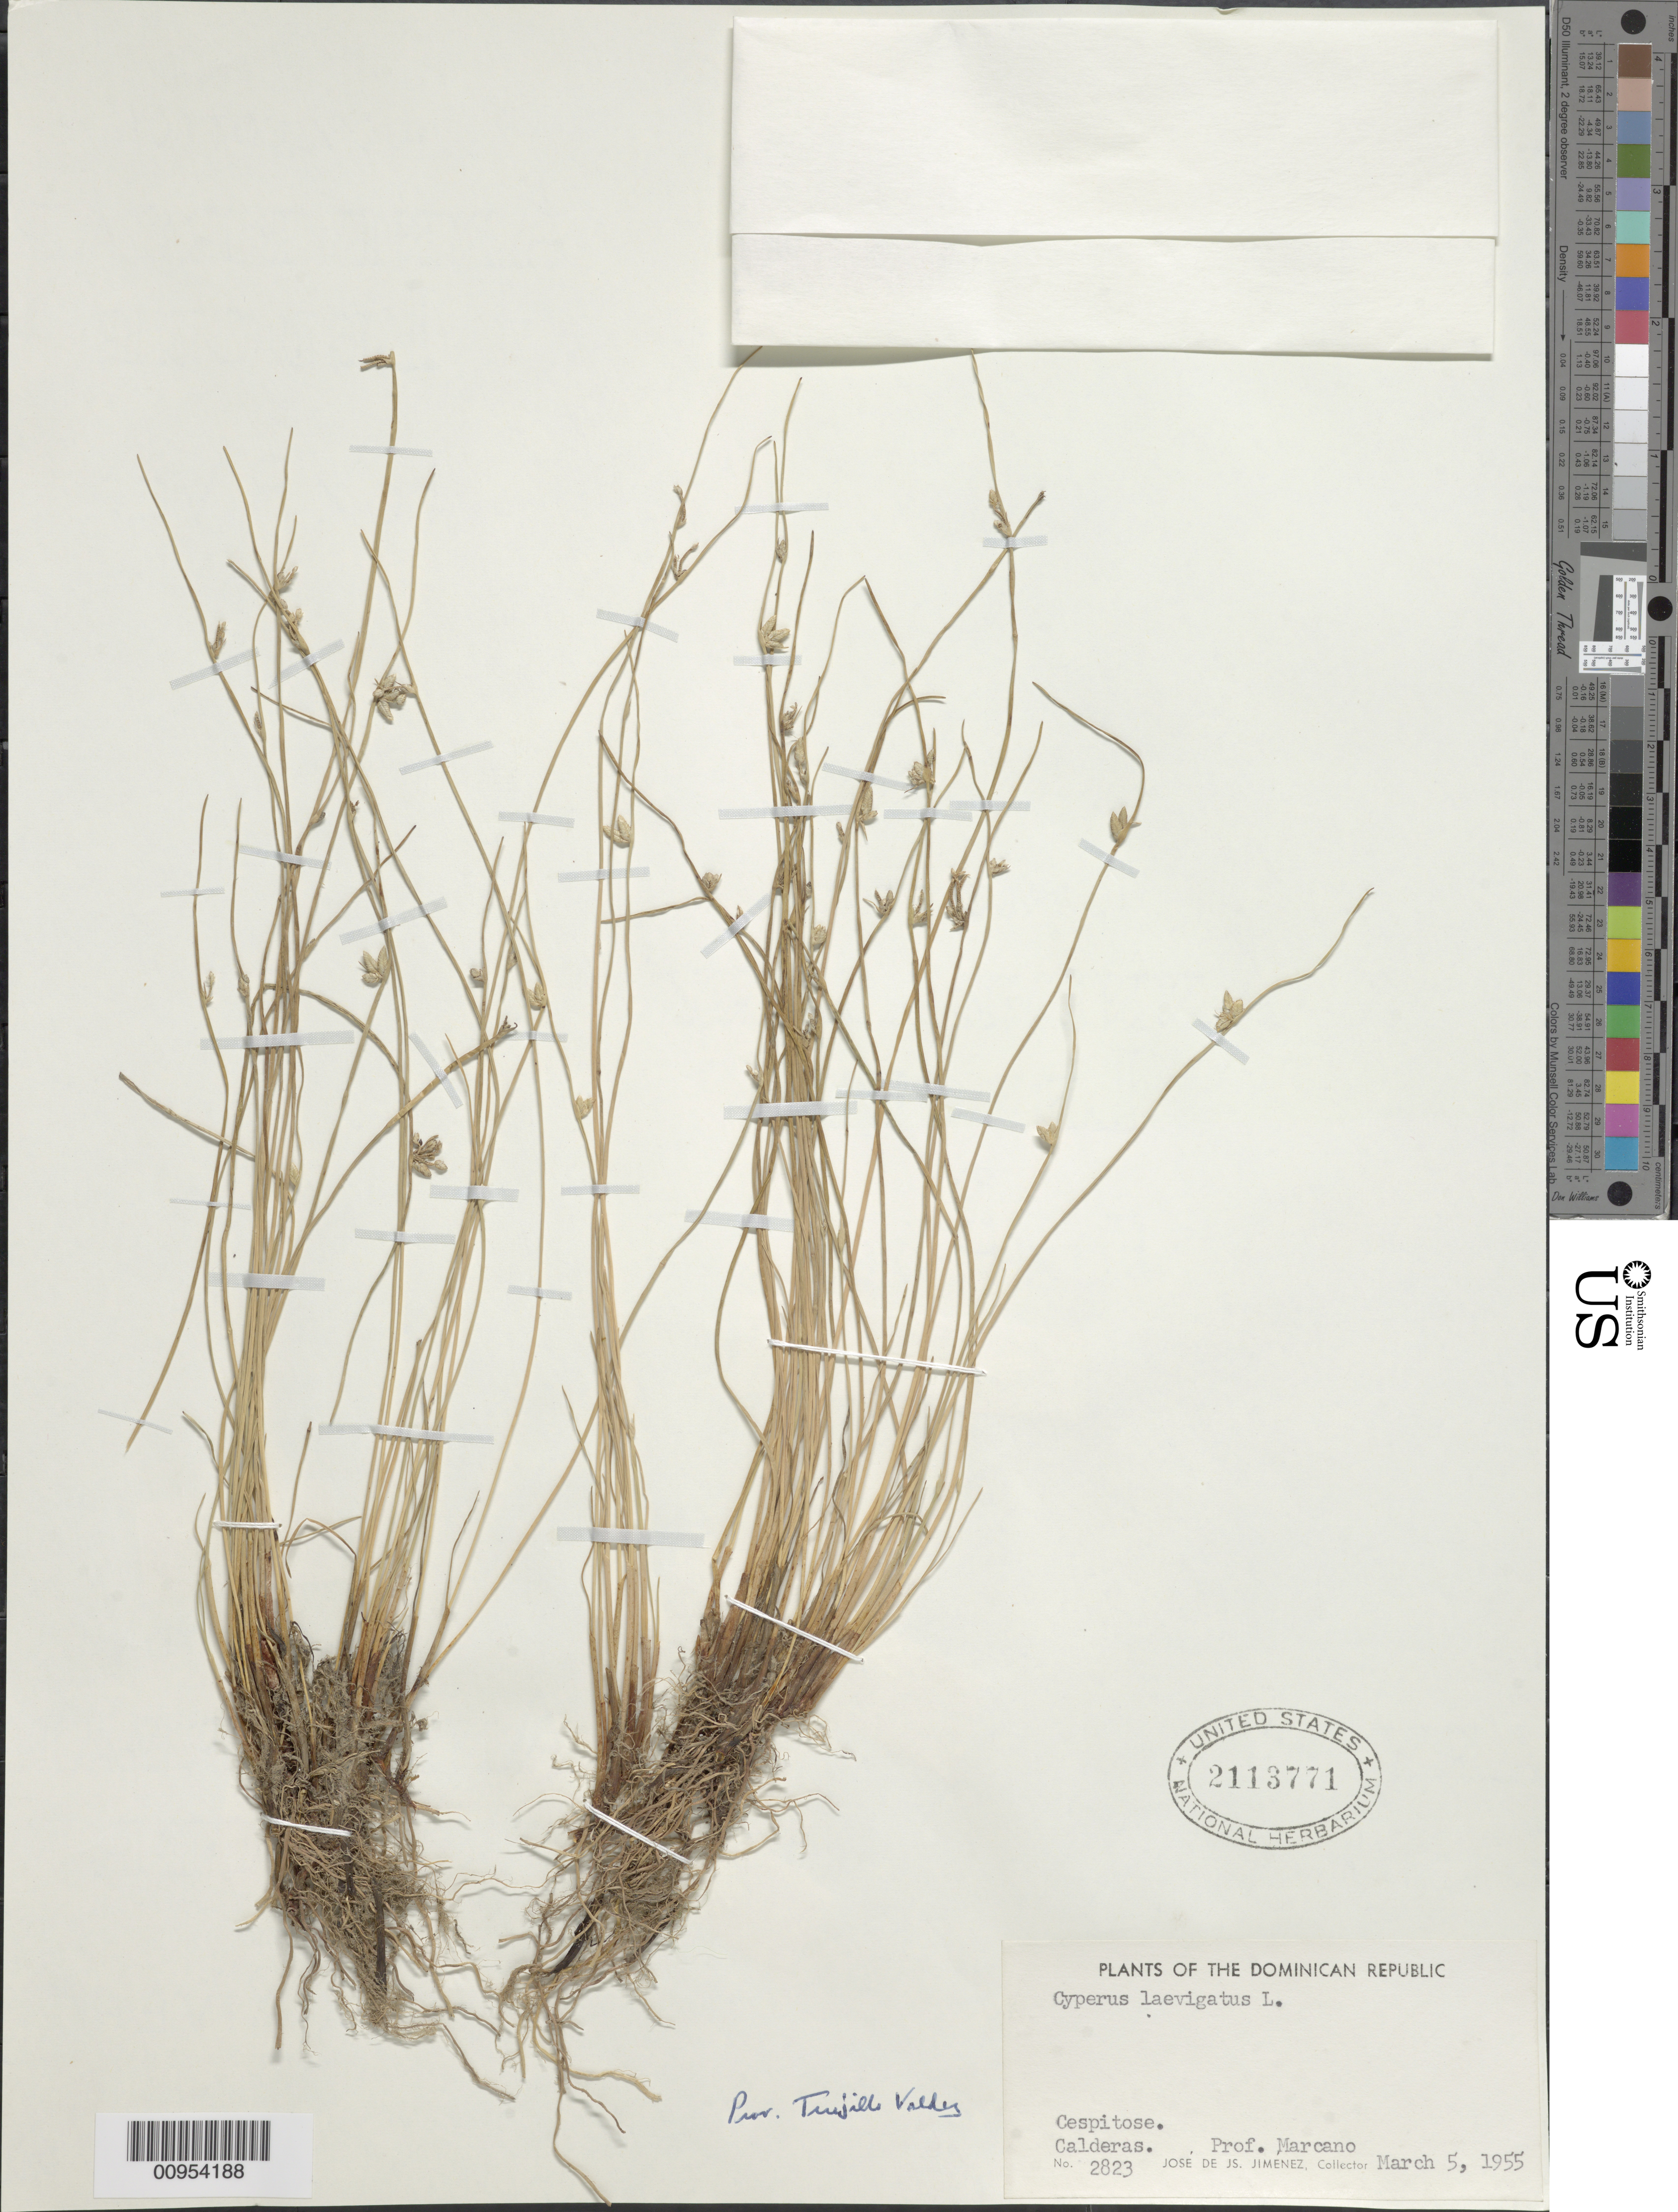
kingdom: Plantae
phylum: Tracheophyta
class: Liliopsida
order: Poales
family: Cyperaceae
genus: Cyperus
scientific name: Cyperus laevigatus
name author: L.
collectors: J. J. Jiménez & P. Marcano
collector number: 2823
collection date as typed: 05 Mar 1955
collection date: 1955-03-05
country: Dominican Republic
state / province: Trujillo Valdez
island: Hispaniola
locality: Calderas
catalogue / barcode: US 2113771